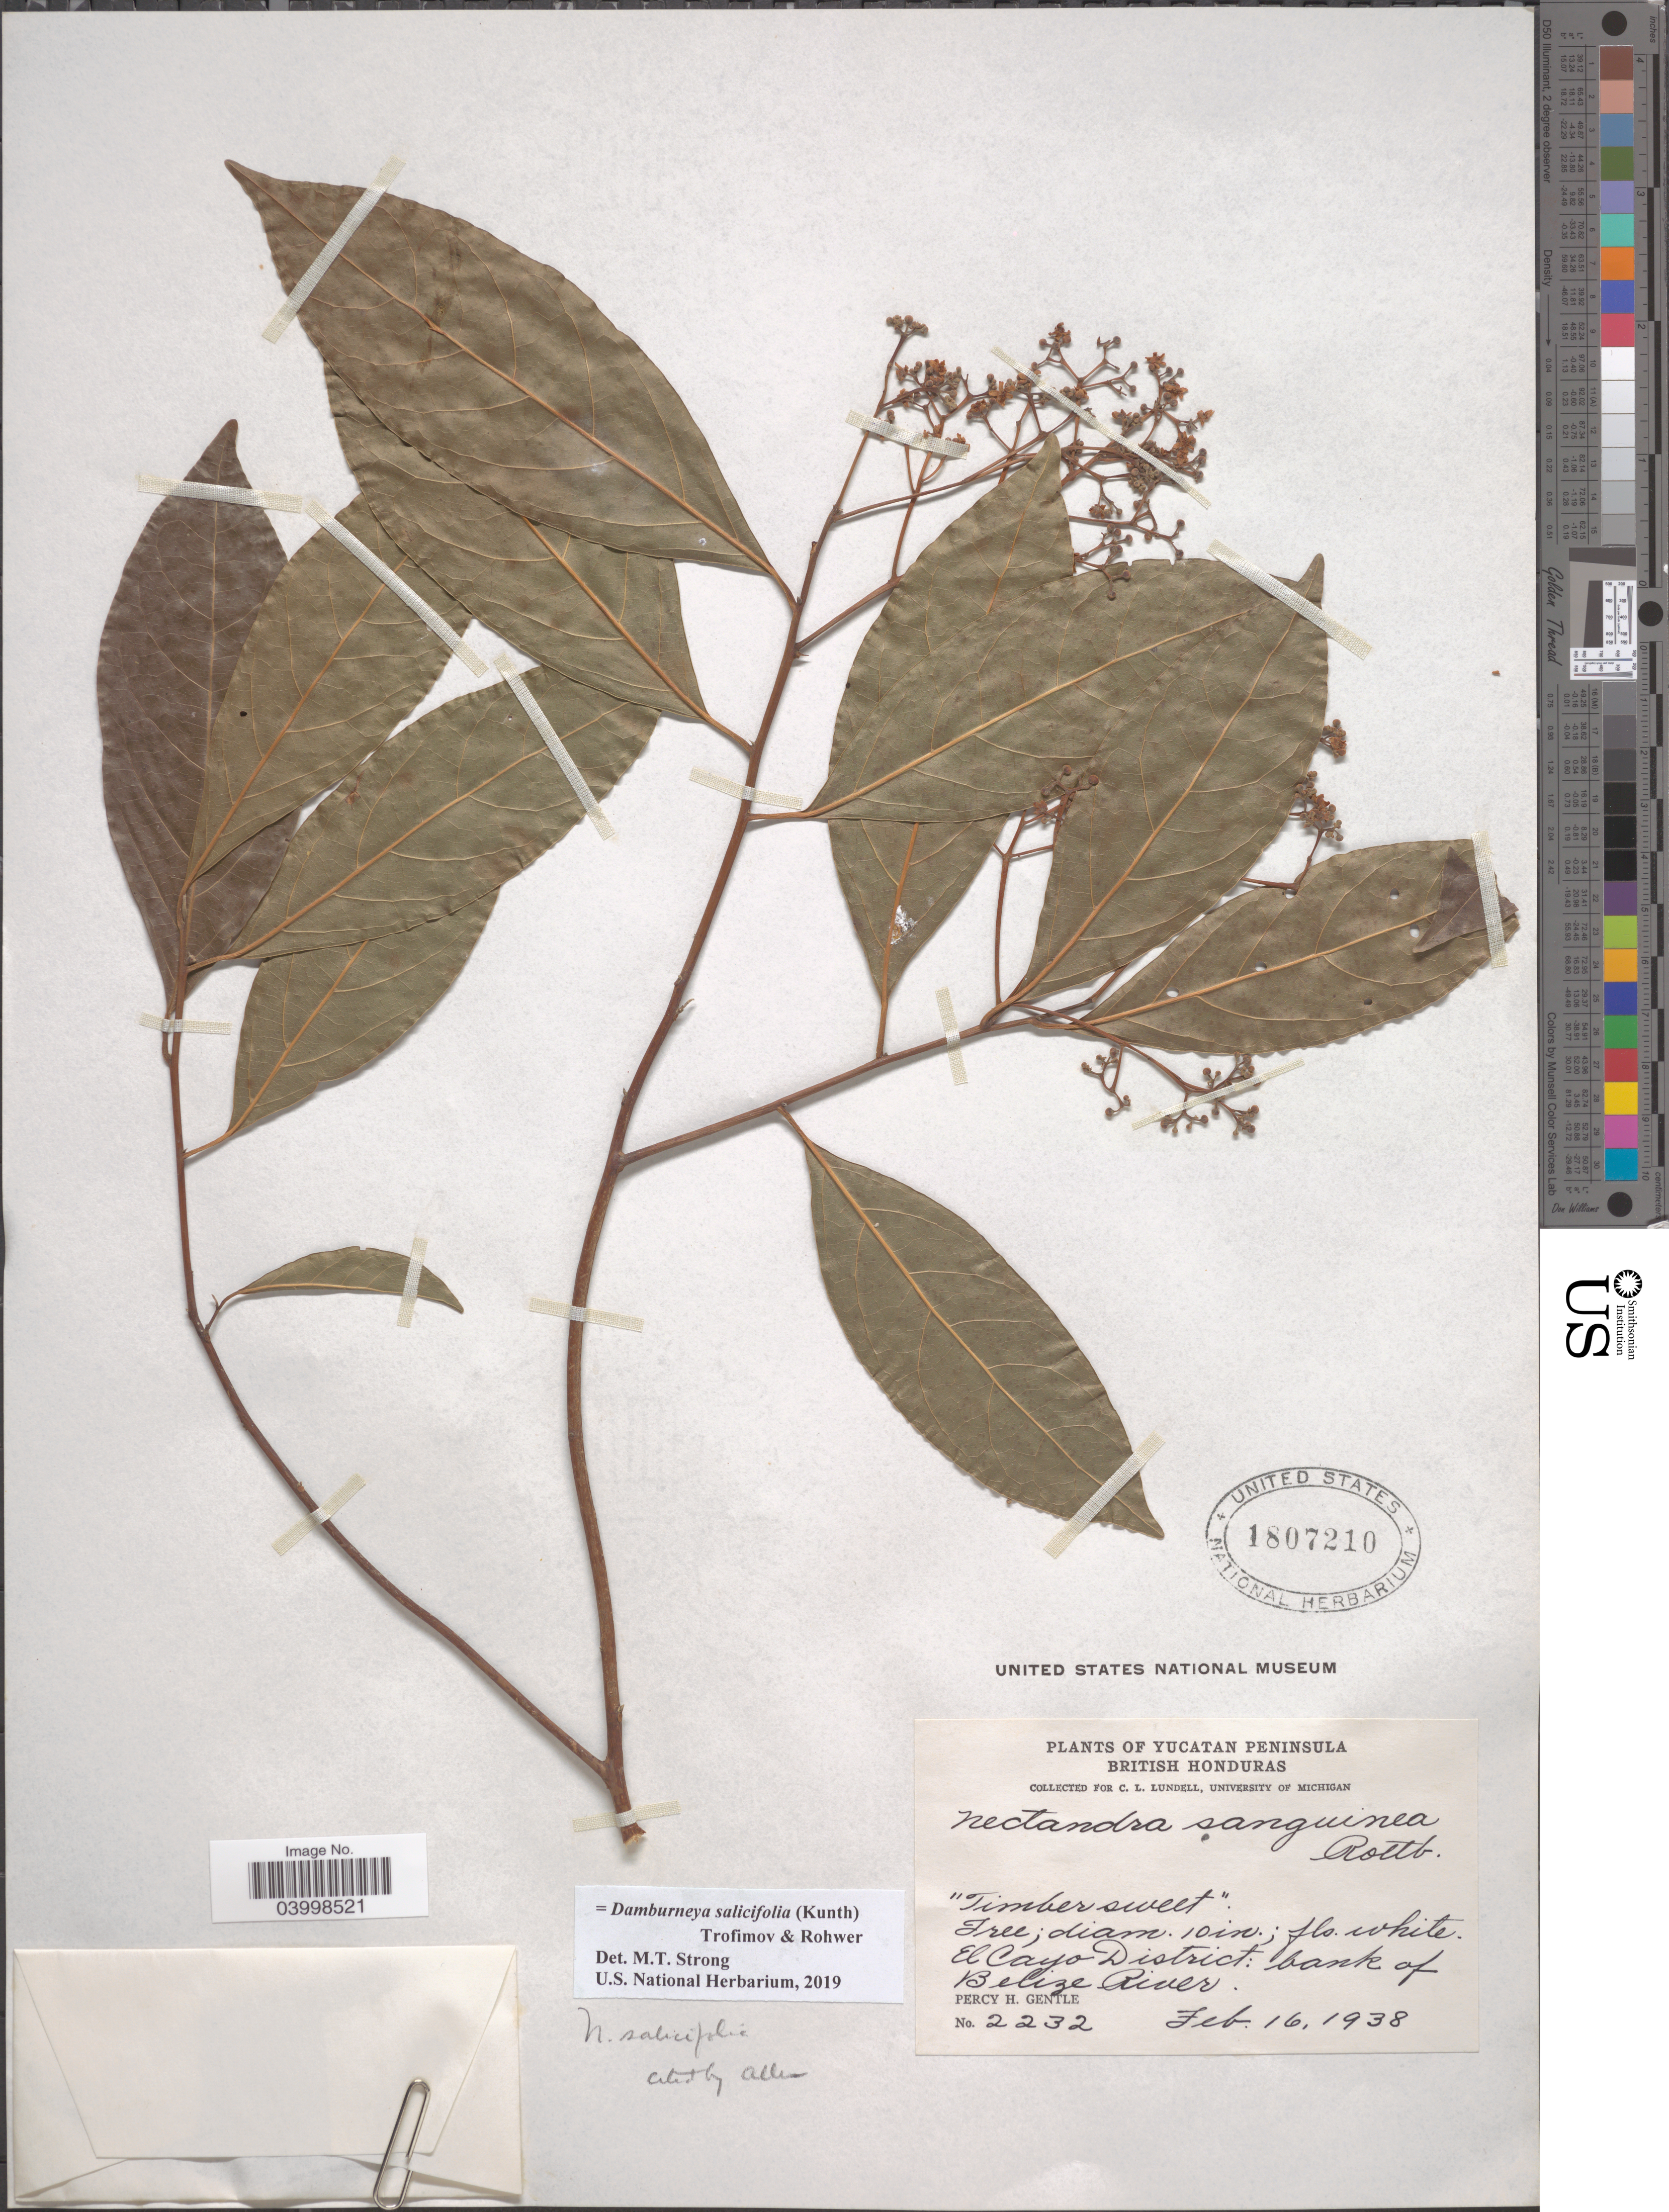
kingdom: Plantae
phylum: Tracheophyta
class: Magnoliopsida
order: Laurales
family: Lauraceae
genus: Damburneya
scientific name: Damburneya salicifolia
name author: (Kunth) Trofimov & Rohwer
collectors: P. H. Gentle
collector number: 2232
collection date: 1938-02-16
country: Belize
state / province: Cayo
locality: Yucatan Peninsula. British Honduras. El Cayo District: bank of Belize River.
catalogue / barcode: US 1807210